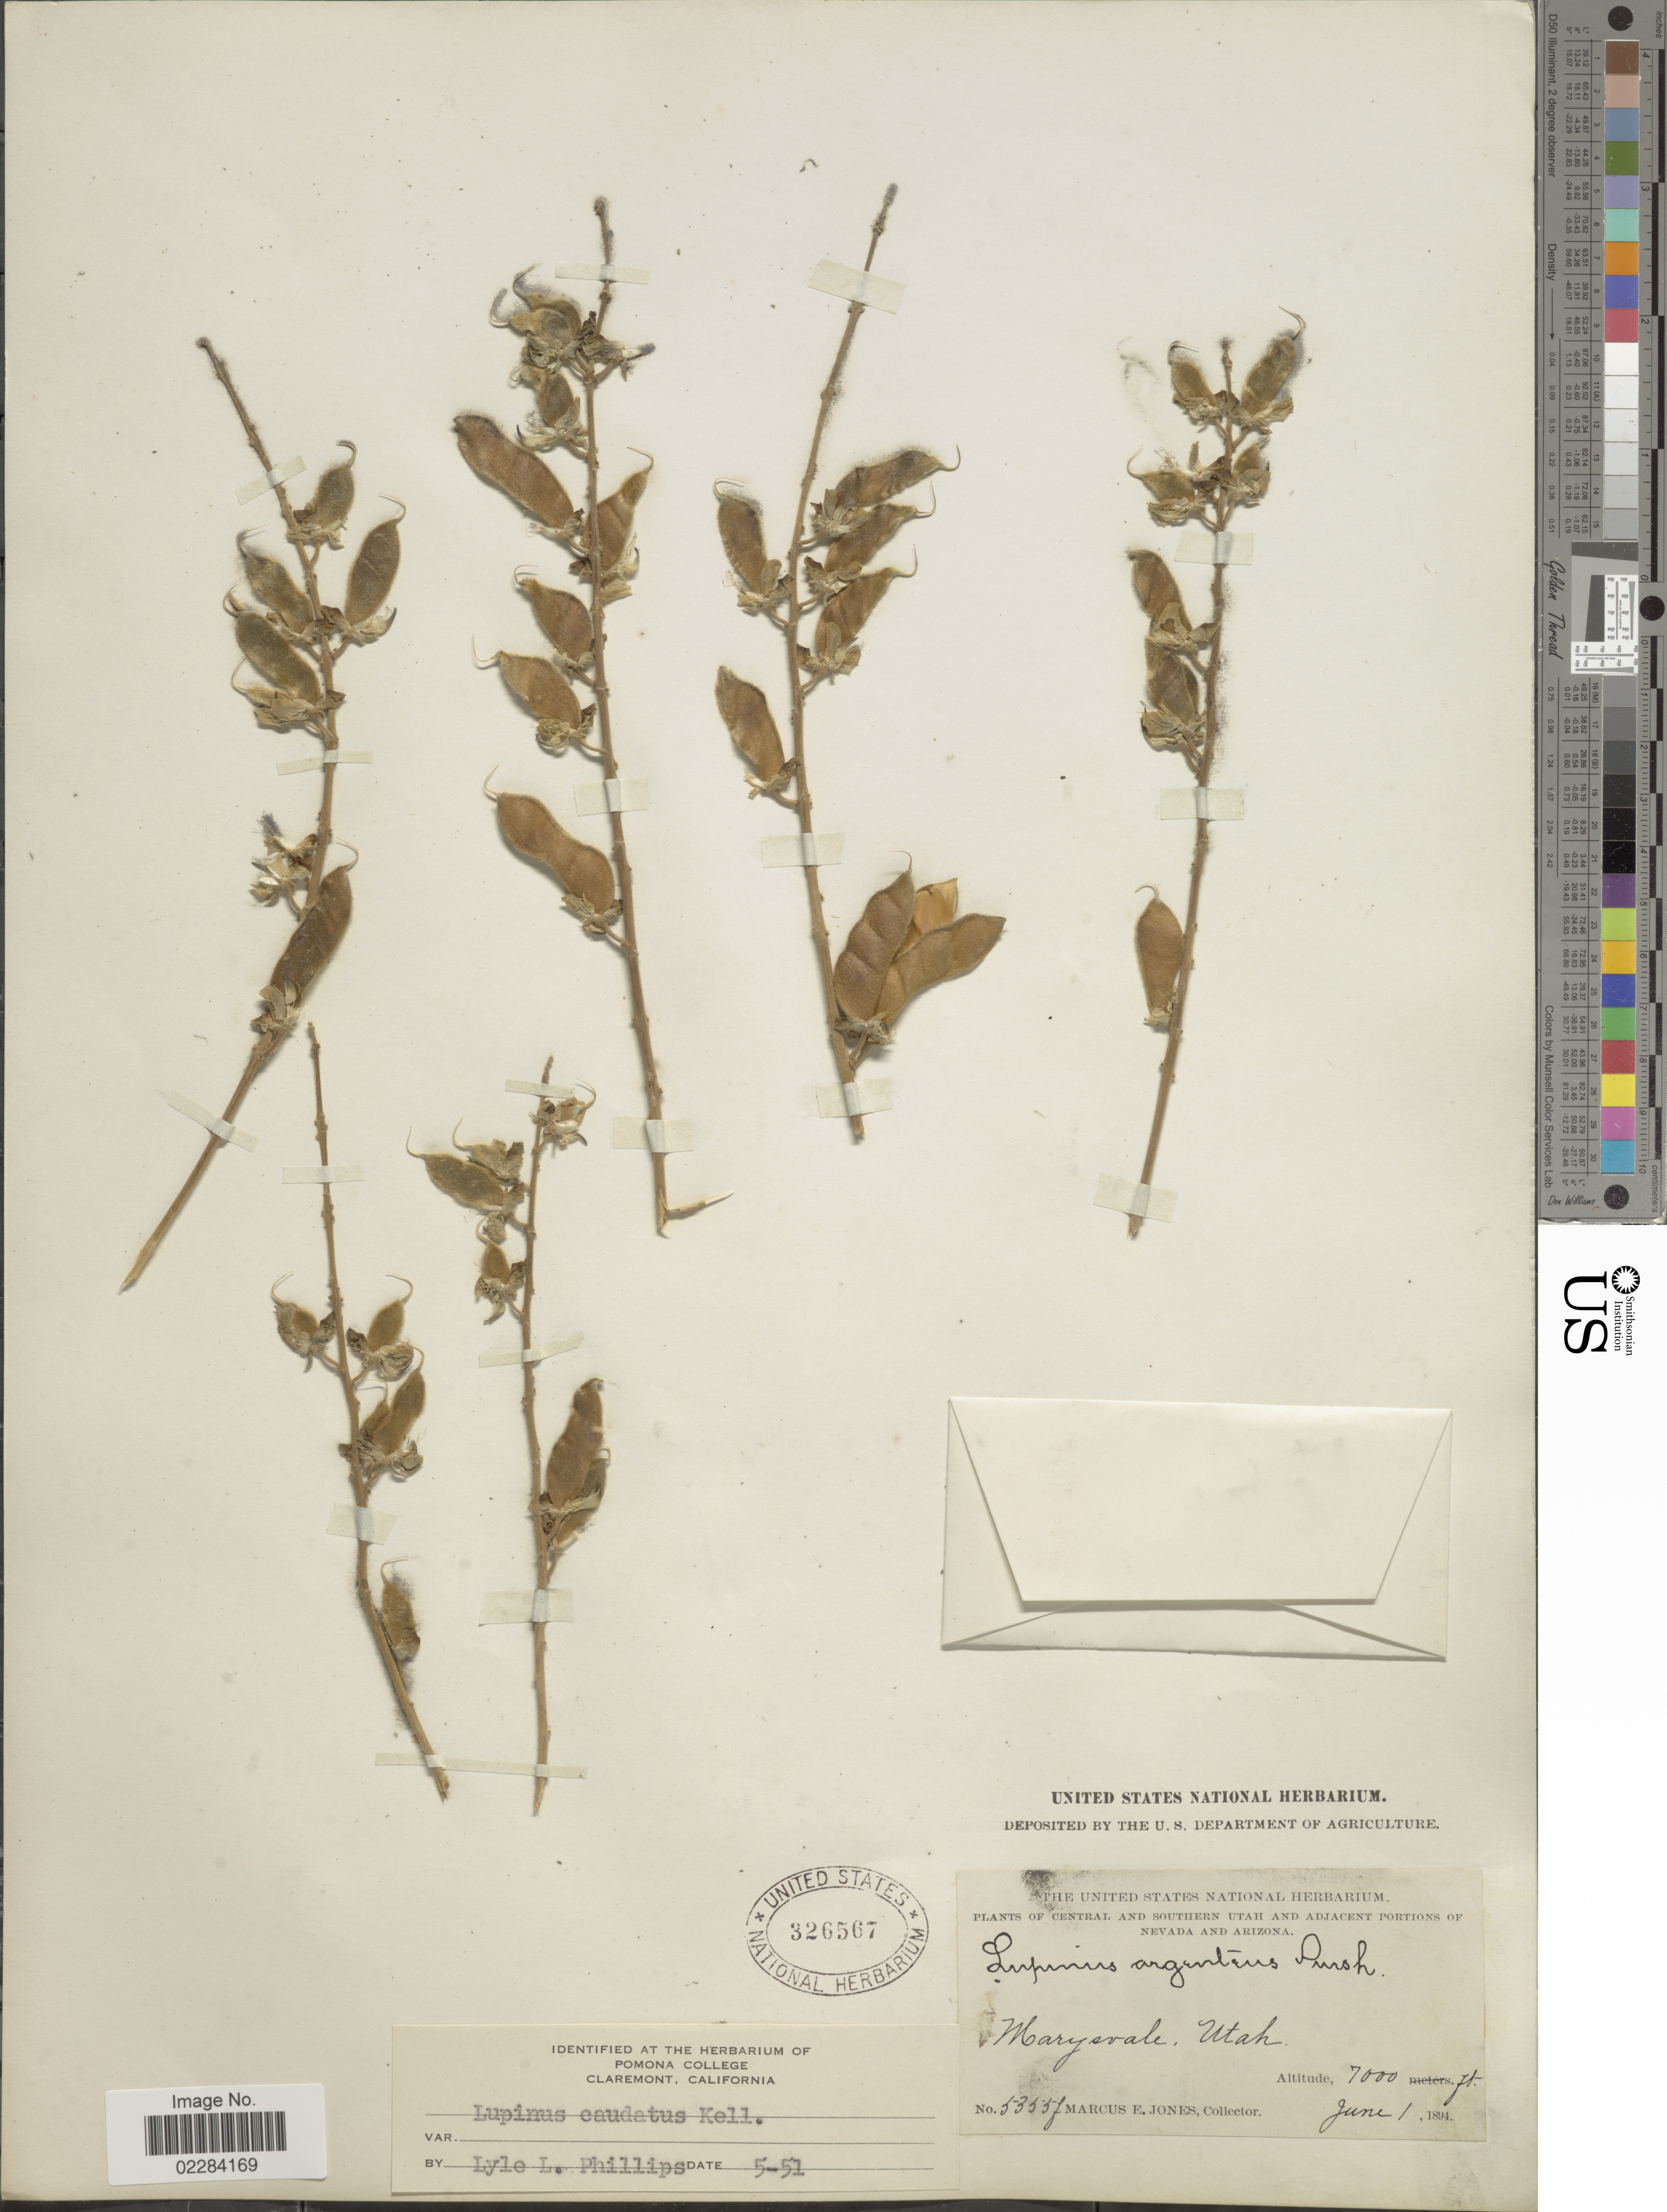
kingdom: Plantae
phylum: Tracheophyta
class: Magnoliopsida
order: Fabales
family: Fabaceae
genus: Lupinus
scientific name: Lupinus caudatus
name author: Kellogg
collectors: M. E. Jones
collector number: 53557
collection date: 1894-06-01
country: United States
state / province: Utah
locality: Central and southern Utah. Marysvale.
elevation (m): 2134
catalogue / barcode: US 326567